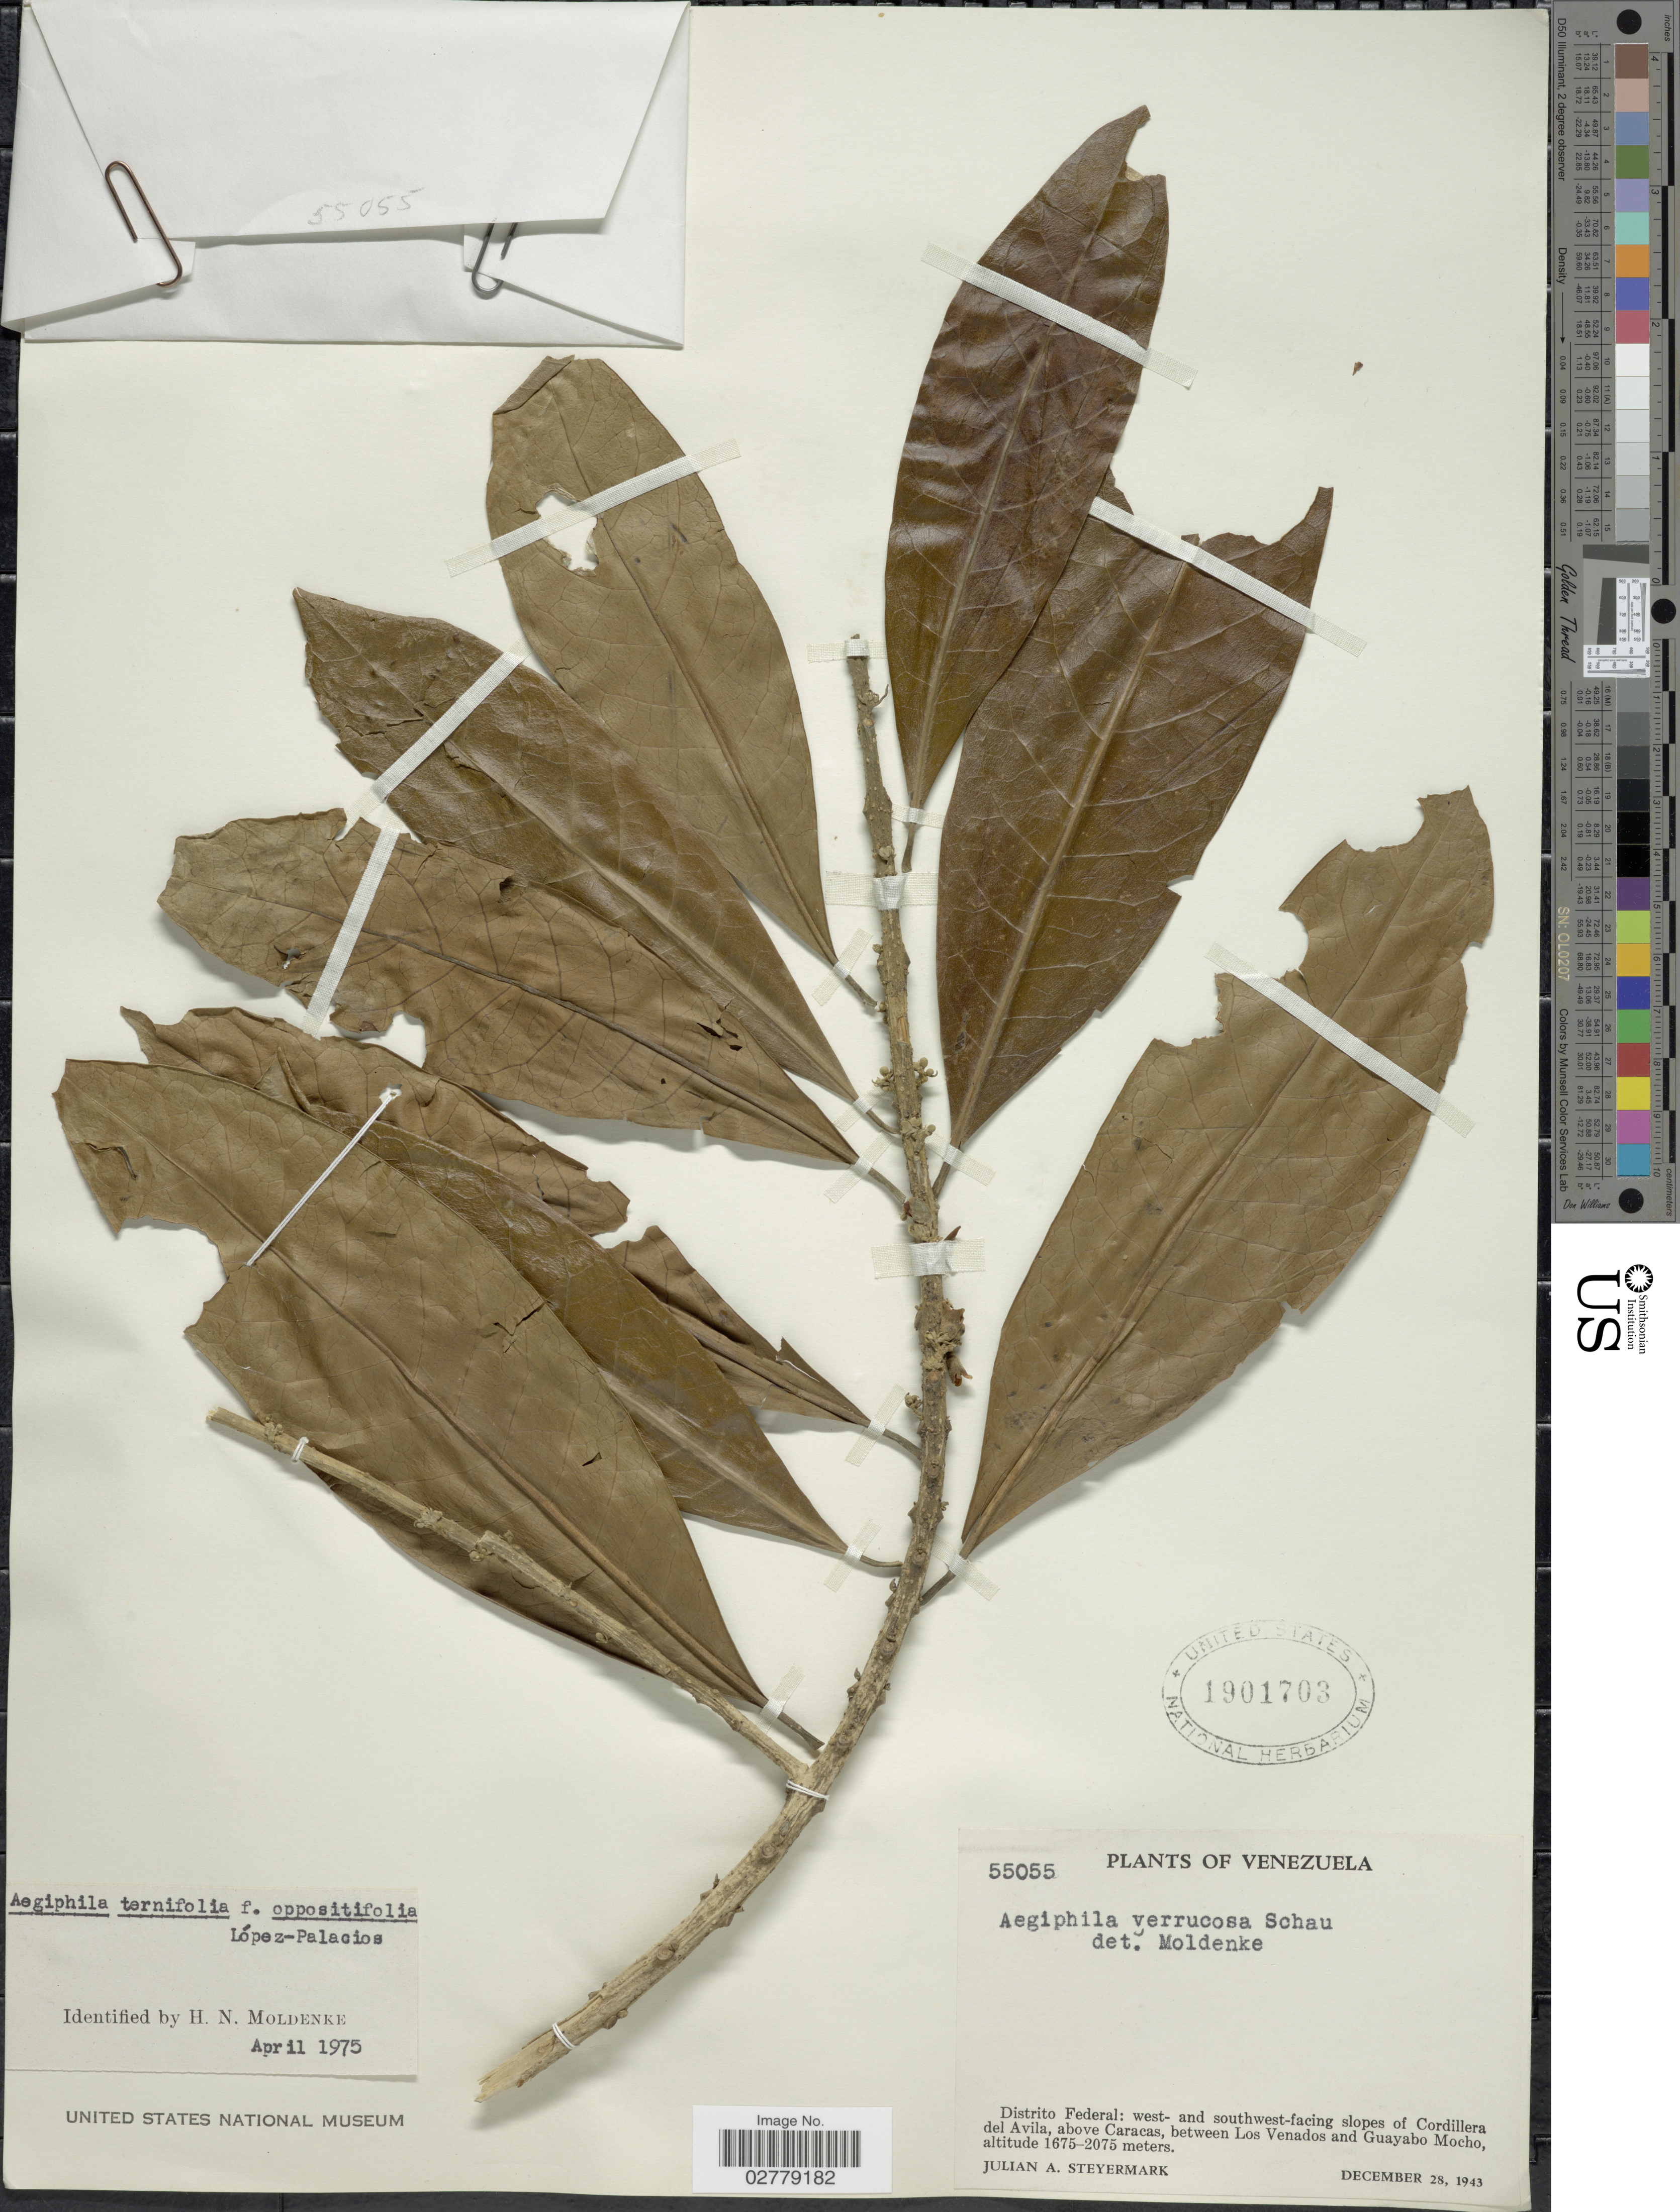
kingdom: Plantae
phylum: Tracheophyta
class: Magnoliopsida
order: Lamiales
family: Lamiaceae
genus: Aegiphila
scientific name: Aegiphila ternifolia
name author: (Kunth) Moldenke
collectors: J. Steyermark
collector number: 55055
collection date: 1943-12-28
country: Venezuela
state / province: Distrito Federal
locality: Distrito Federal, west-and southwest-facing slopes of Cordillera del Avila, above Caracas, between Los Venados and Guayabo Mocho.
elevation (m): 1675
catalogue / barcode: US 1901703